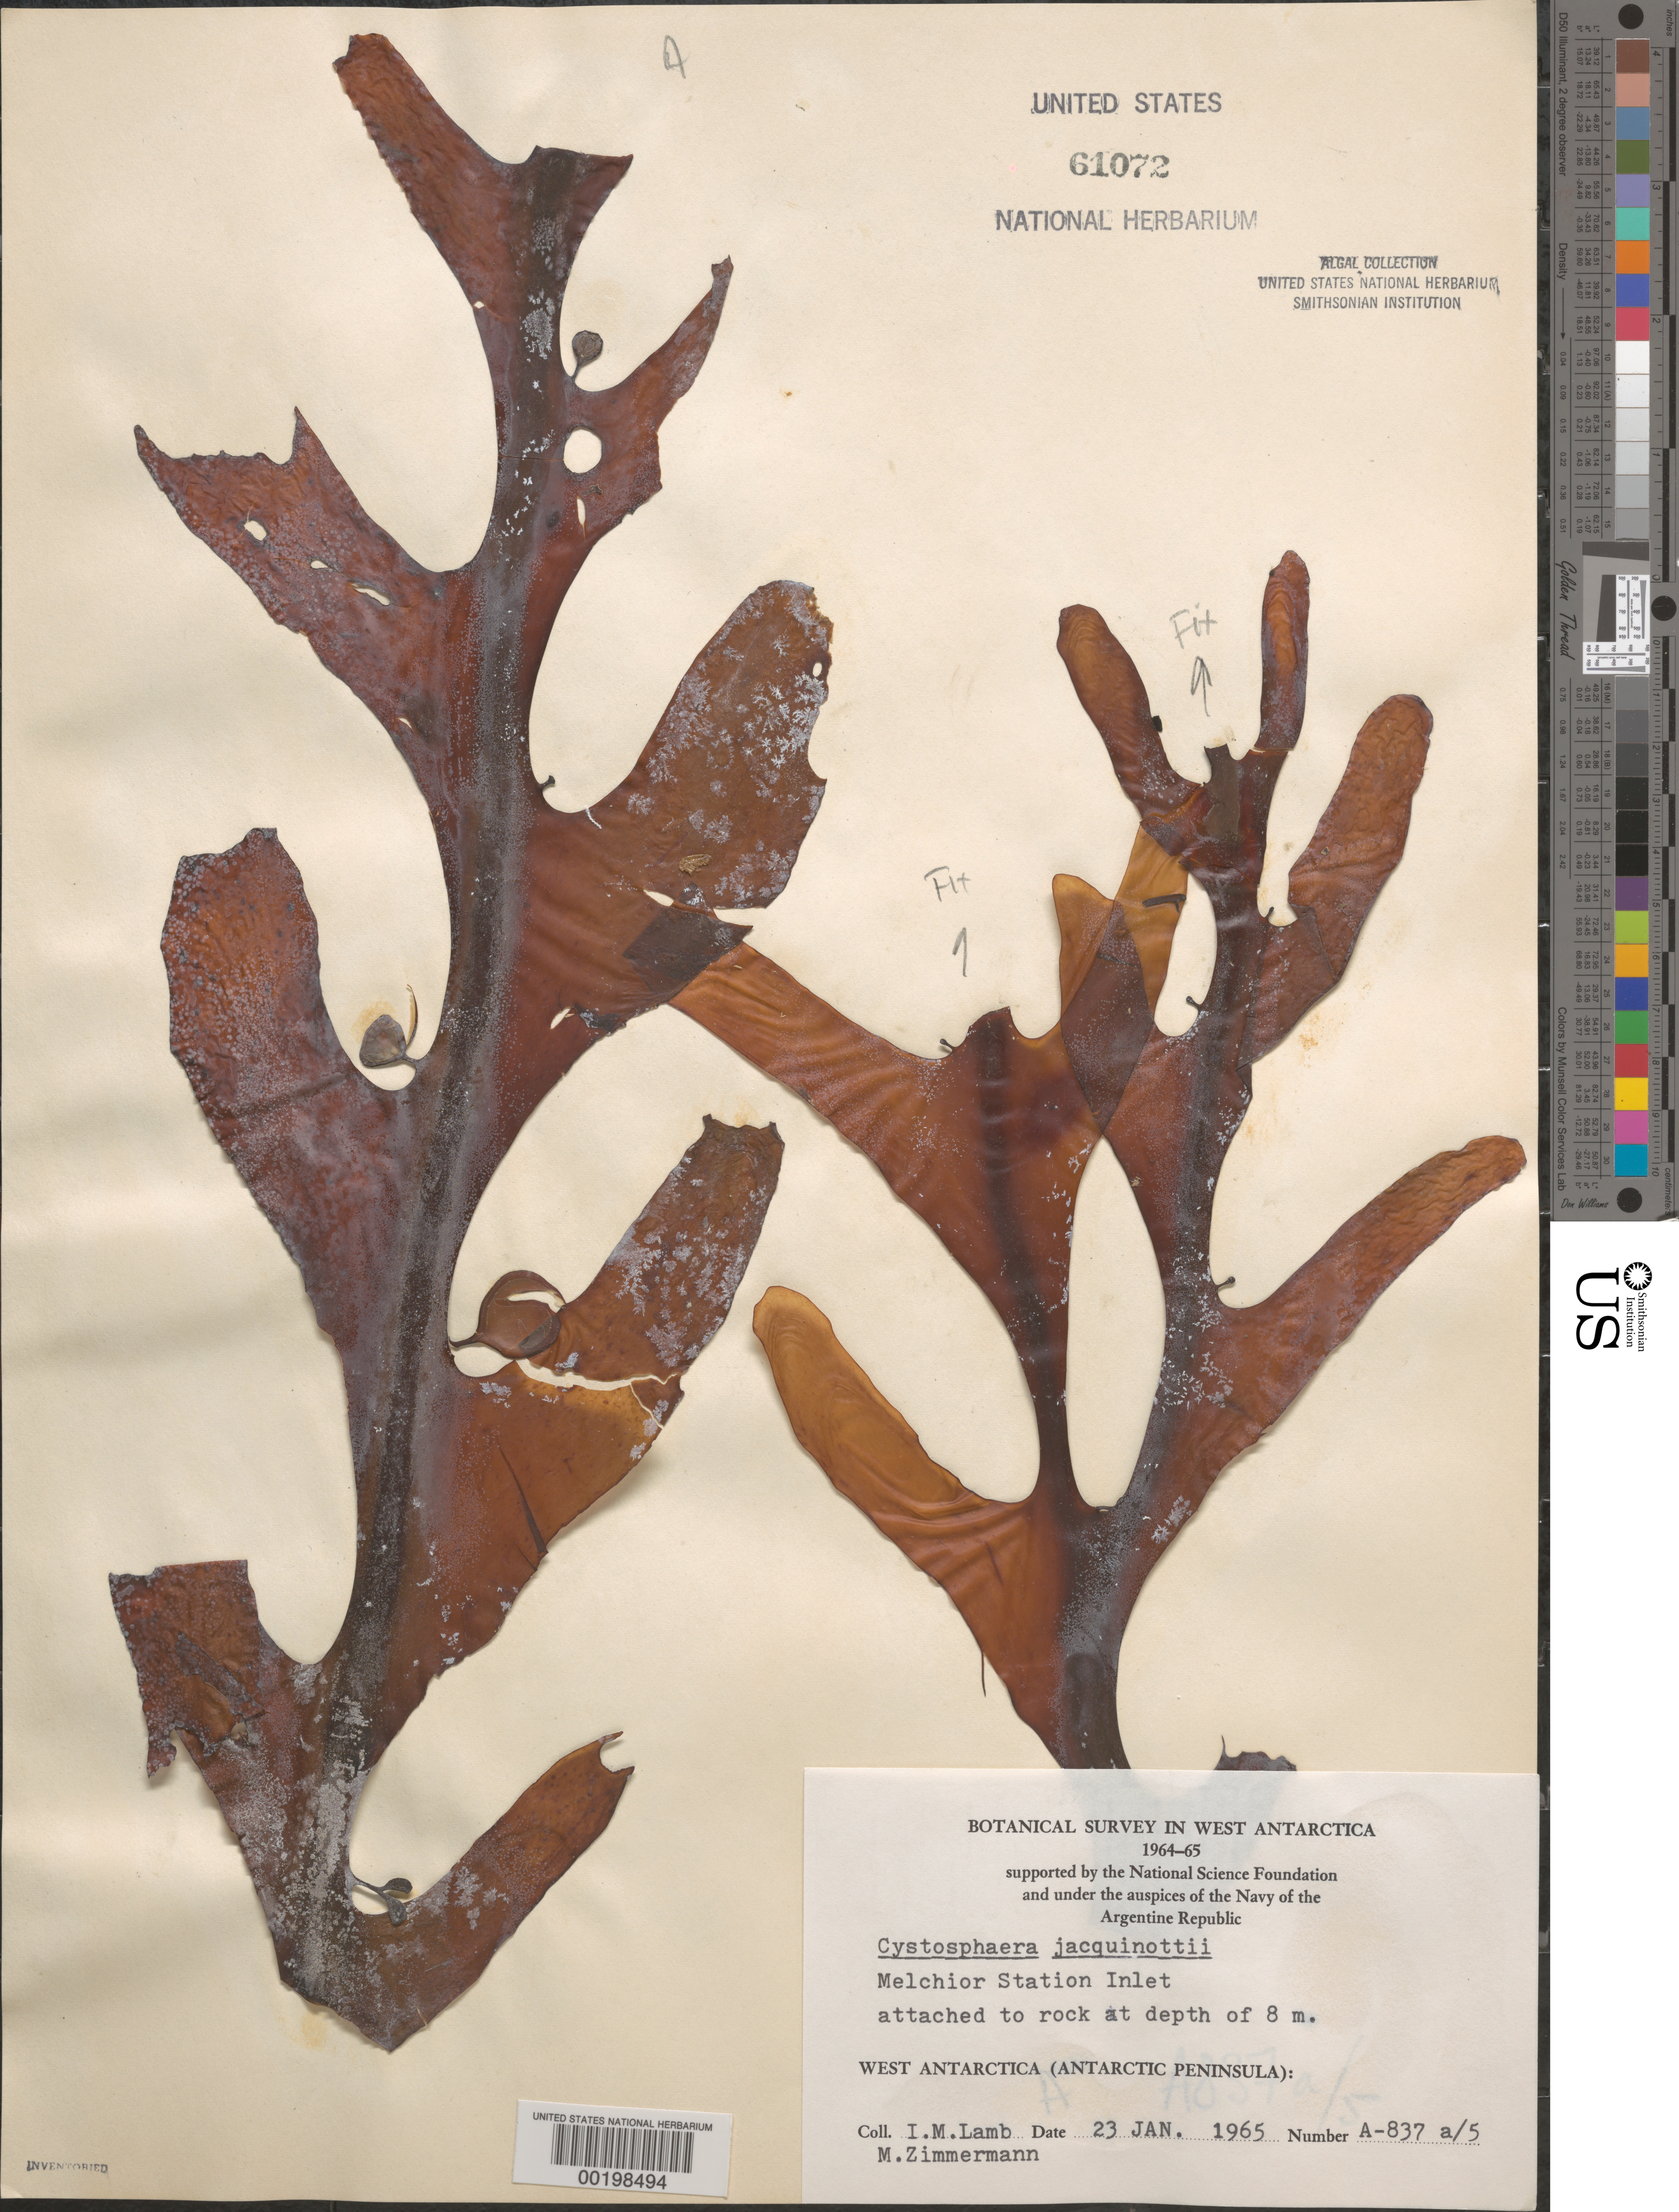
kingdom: Chromista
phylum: Ochrophyta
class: Phaeophyceae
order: Fucales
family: Seirococcaceae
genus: Cystosphaera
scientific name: Cystosphaera jacquinotii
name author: (Montagne) Skottsberg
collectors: I. M. Lamb & M. Zimmermann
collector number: A-837a-5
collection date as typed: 23 Jan 1965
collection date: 1965-01-23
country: Antarctica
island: Gamma Island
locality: Melchior Station Inlet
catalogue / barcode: US 61072